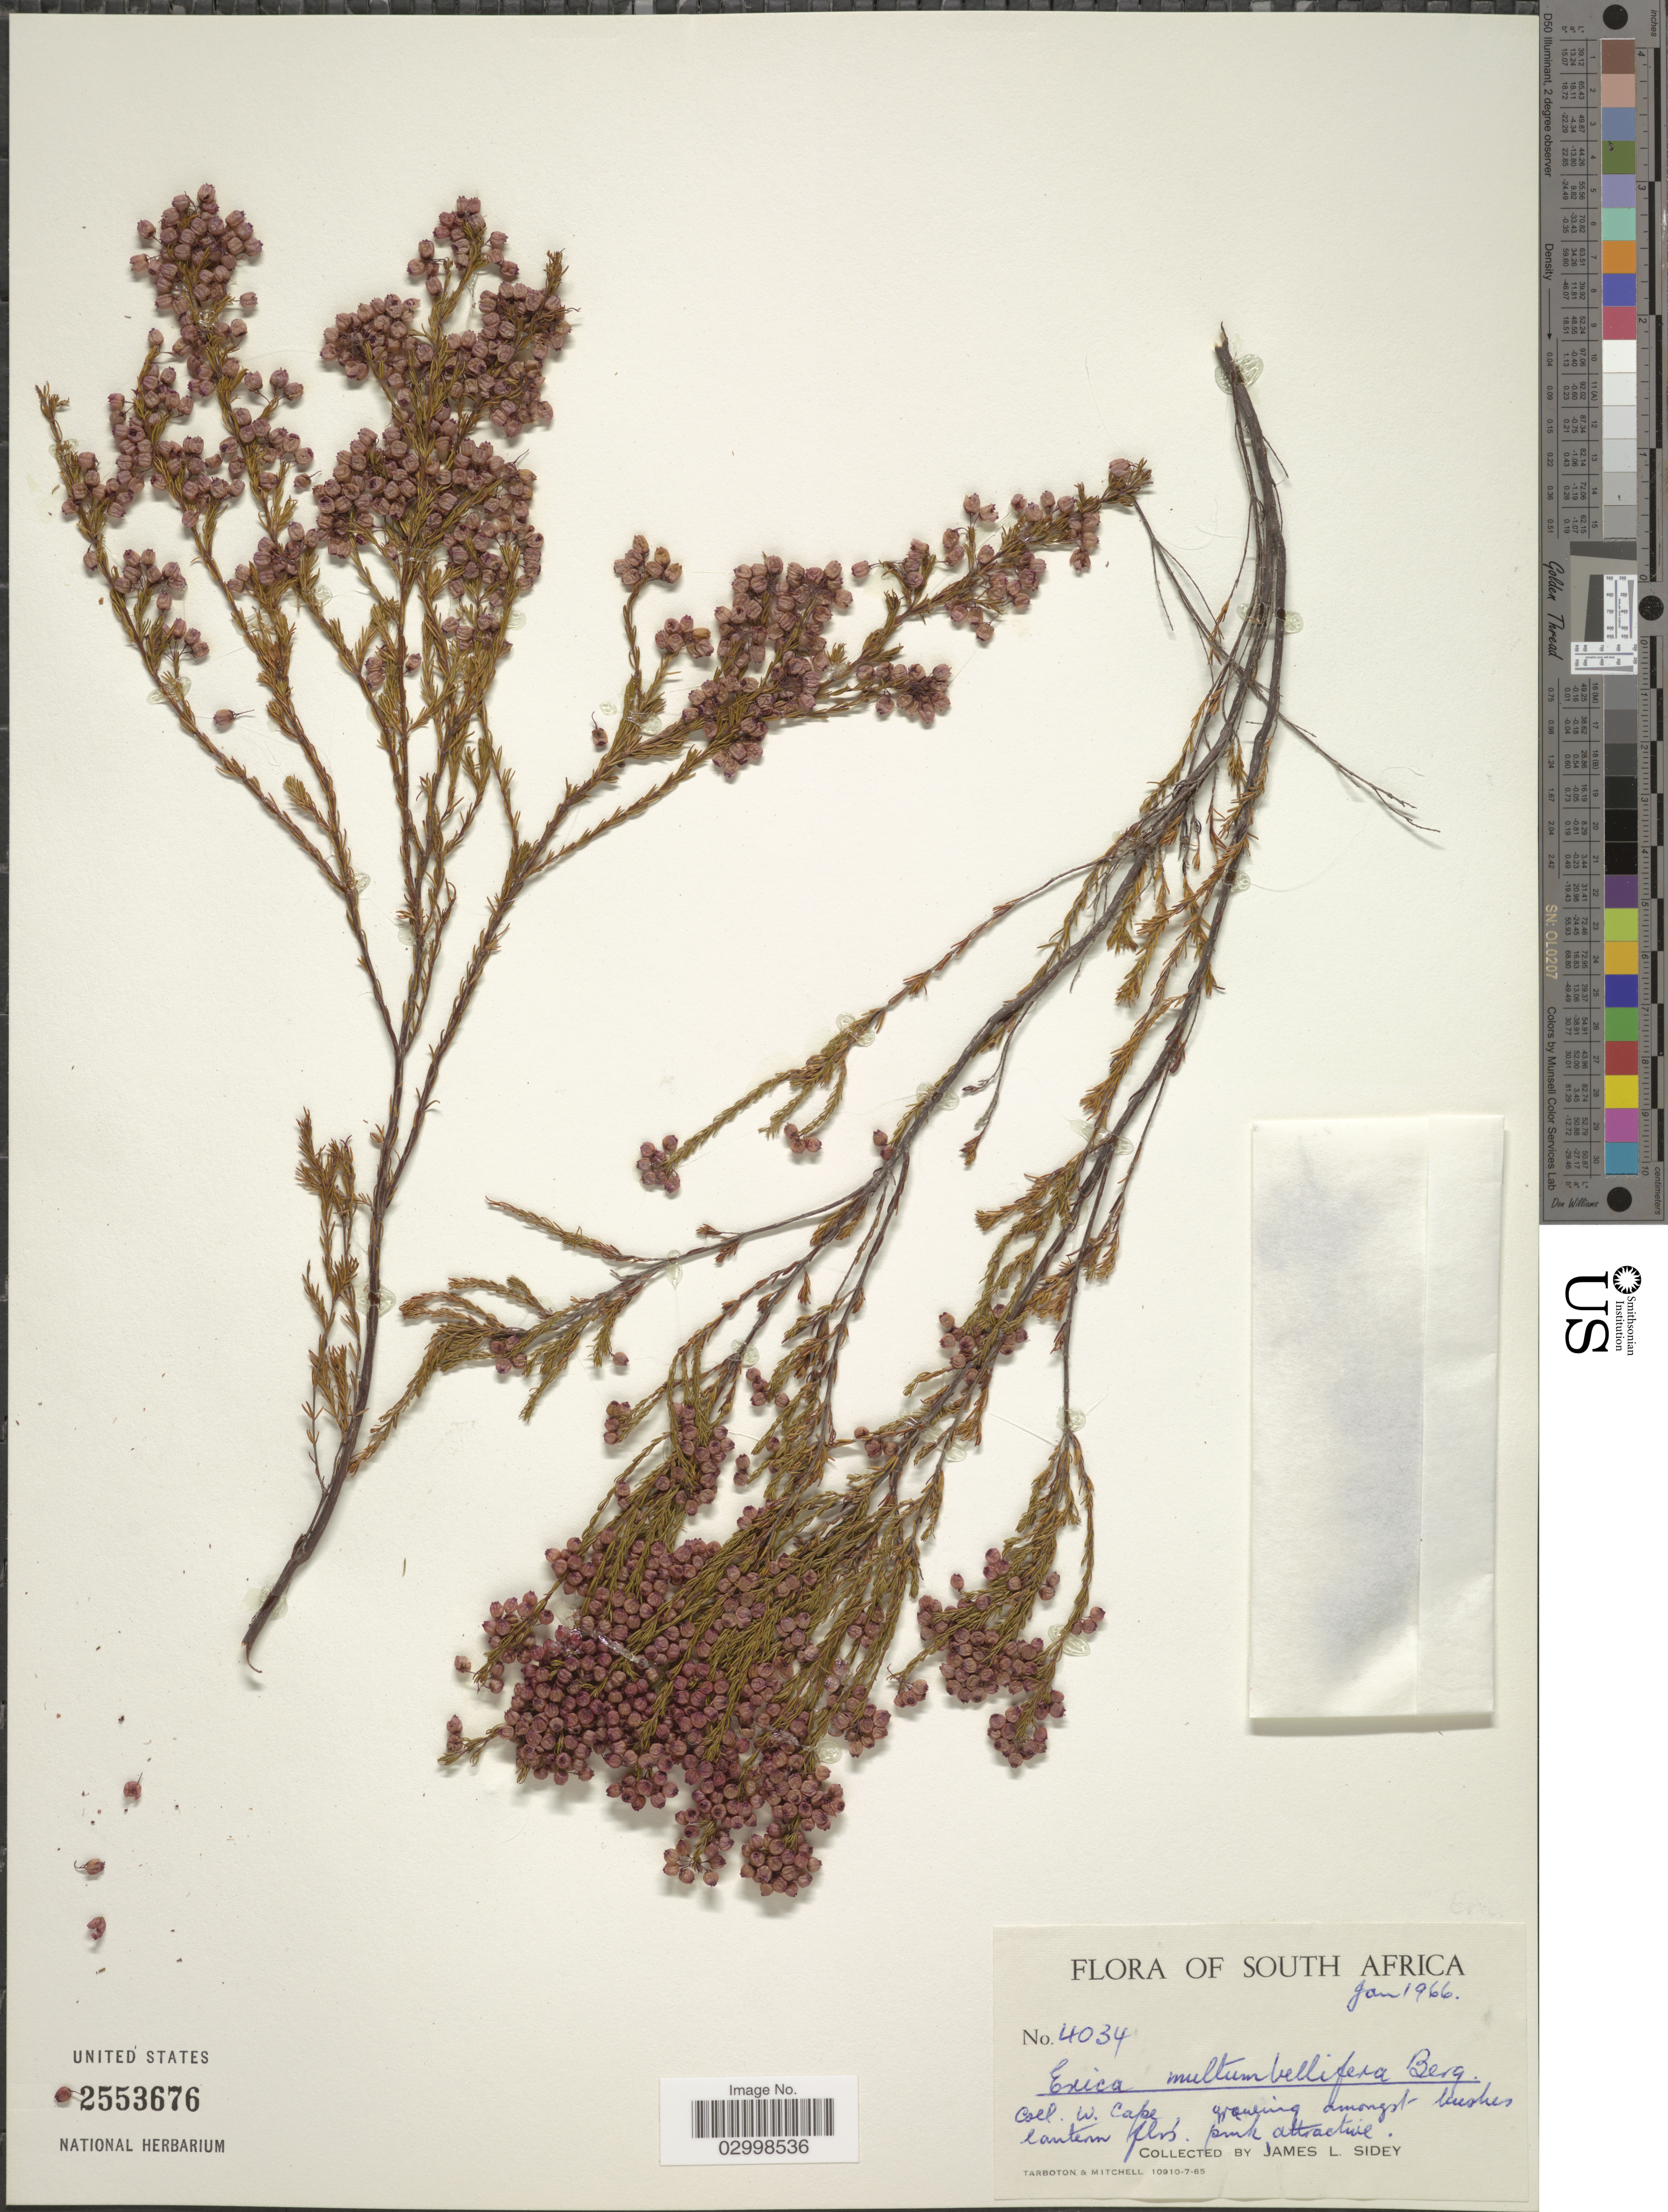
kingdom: Plantae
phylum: Tracheophyta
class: Magnoliopsida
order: Ericales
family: Ericaceae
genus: Erica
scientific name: Erica multumbellifera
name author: P.J. Bergius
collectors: J. L. Sidey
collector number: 4034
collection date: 1966-01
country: South Africa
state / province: Western Cape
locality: W. Cape.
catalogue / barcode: US 2553676